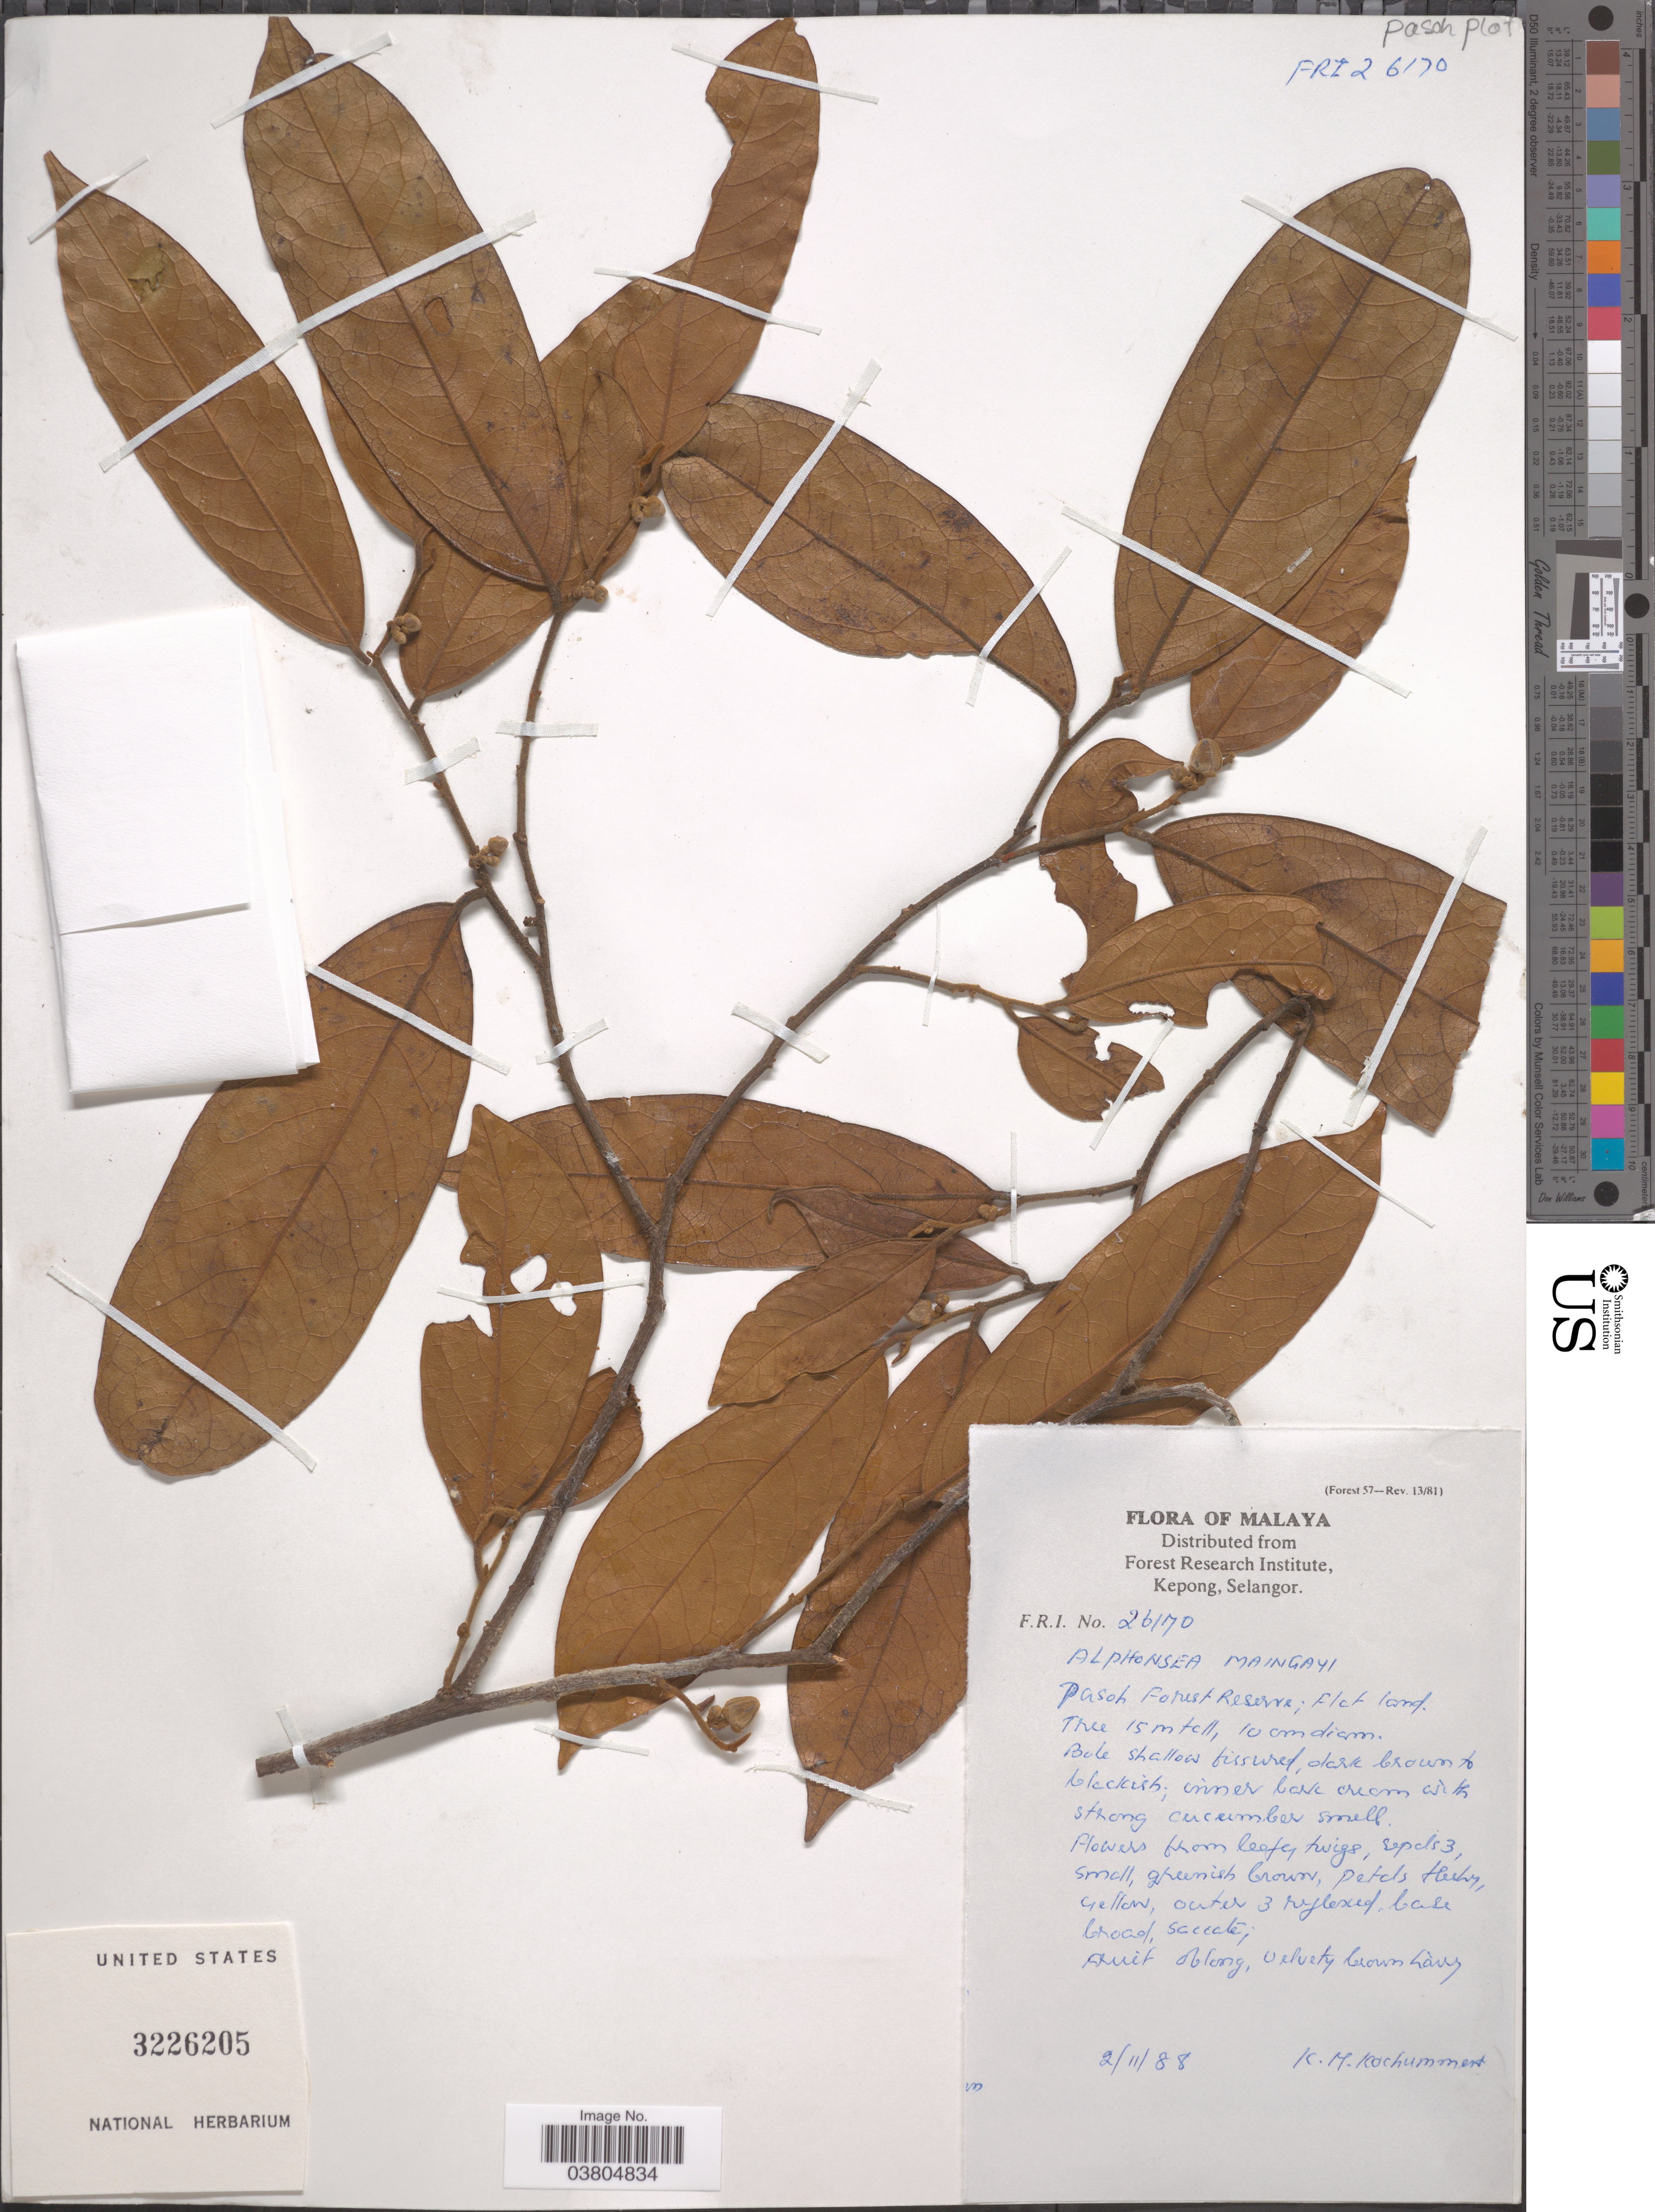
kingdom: Plantae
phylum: Tracheophyta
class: Magnoliopsida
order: Magnoliales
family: Annonaceae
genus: Alphonsea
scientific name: Alphonsea maingayi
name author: Hook. f. & Thoms.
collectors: K. Kochummen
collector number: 26170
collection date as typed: Transcribed d/m/y: 2/11/88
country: Malaysia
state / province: Selangor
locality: Malaya. Pasoh Forest Reserve; Flat land.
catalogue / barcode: US 3226205